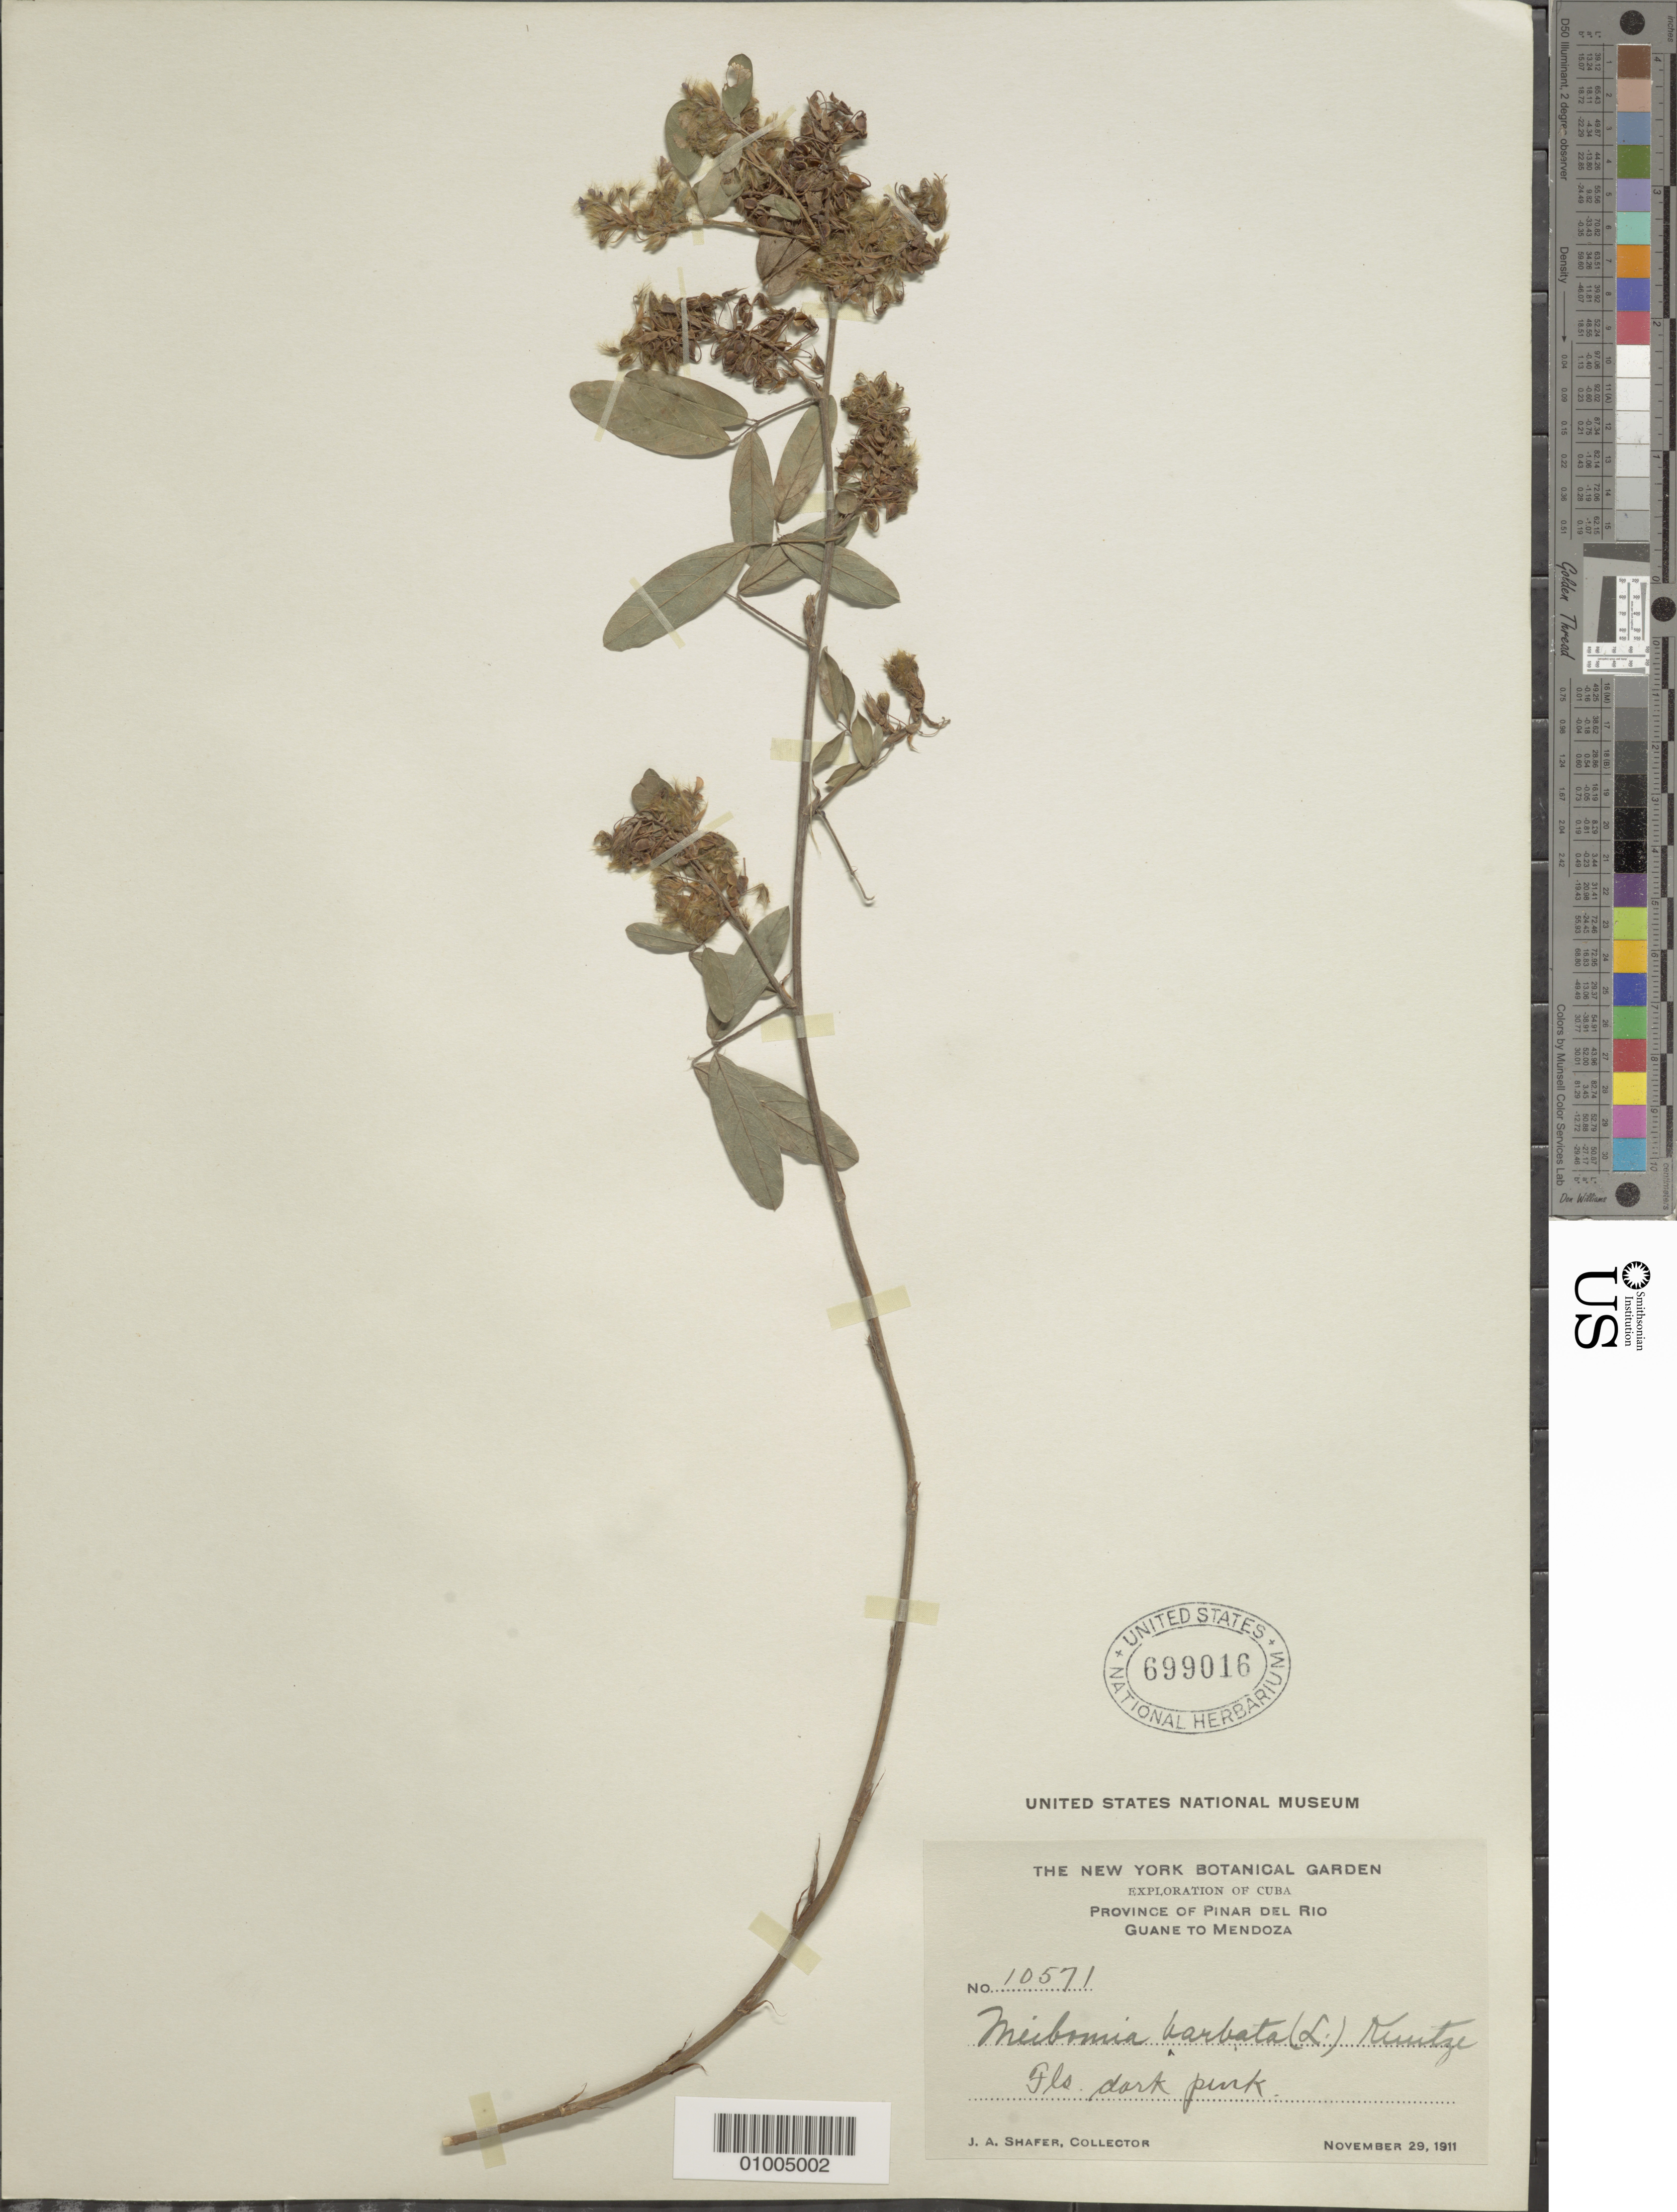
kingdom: Plantae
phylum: Tracheophyta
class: Magnoliopsida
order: Fabales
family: Fabaceae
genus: Grona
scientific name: Grona barbata var. barbata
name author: (L.) H. Ohashi & K. Ohashi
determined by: Strong, Mark T., (BOT), Smithsonian Institution - National Museum of Natural History (UNITED STATES)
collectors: J. A. Shafer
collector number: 10571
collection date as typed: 29 Nov 1911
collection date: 1911-11-29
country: Cuba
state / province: Pinar del Rio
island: Cuba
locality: Pinar del Rio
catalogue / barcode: US 699016